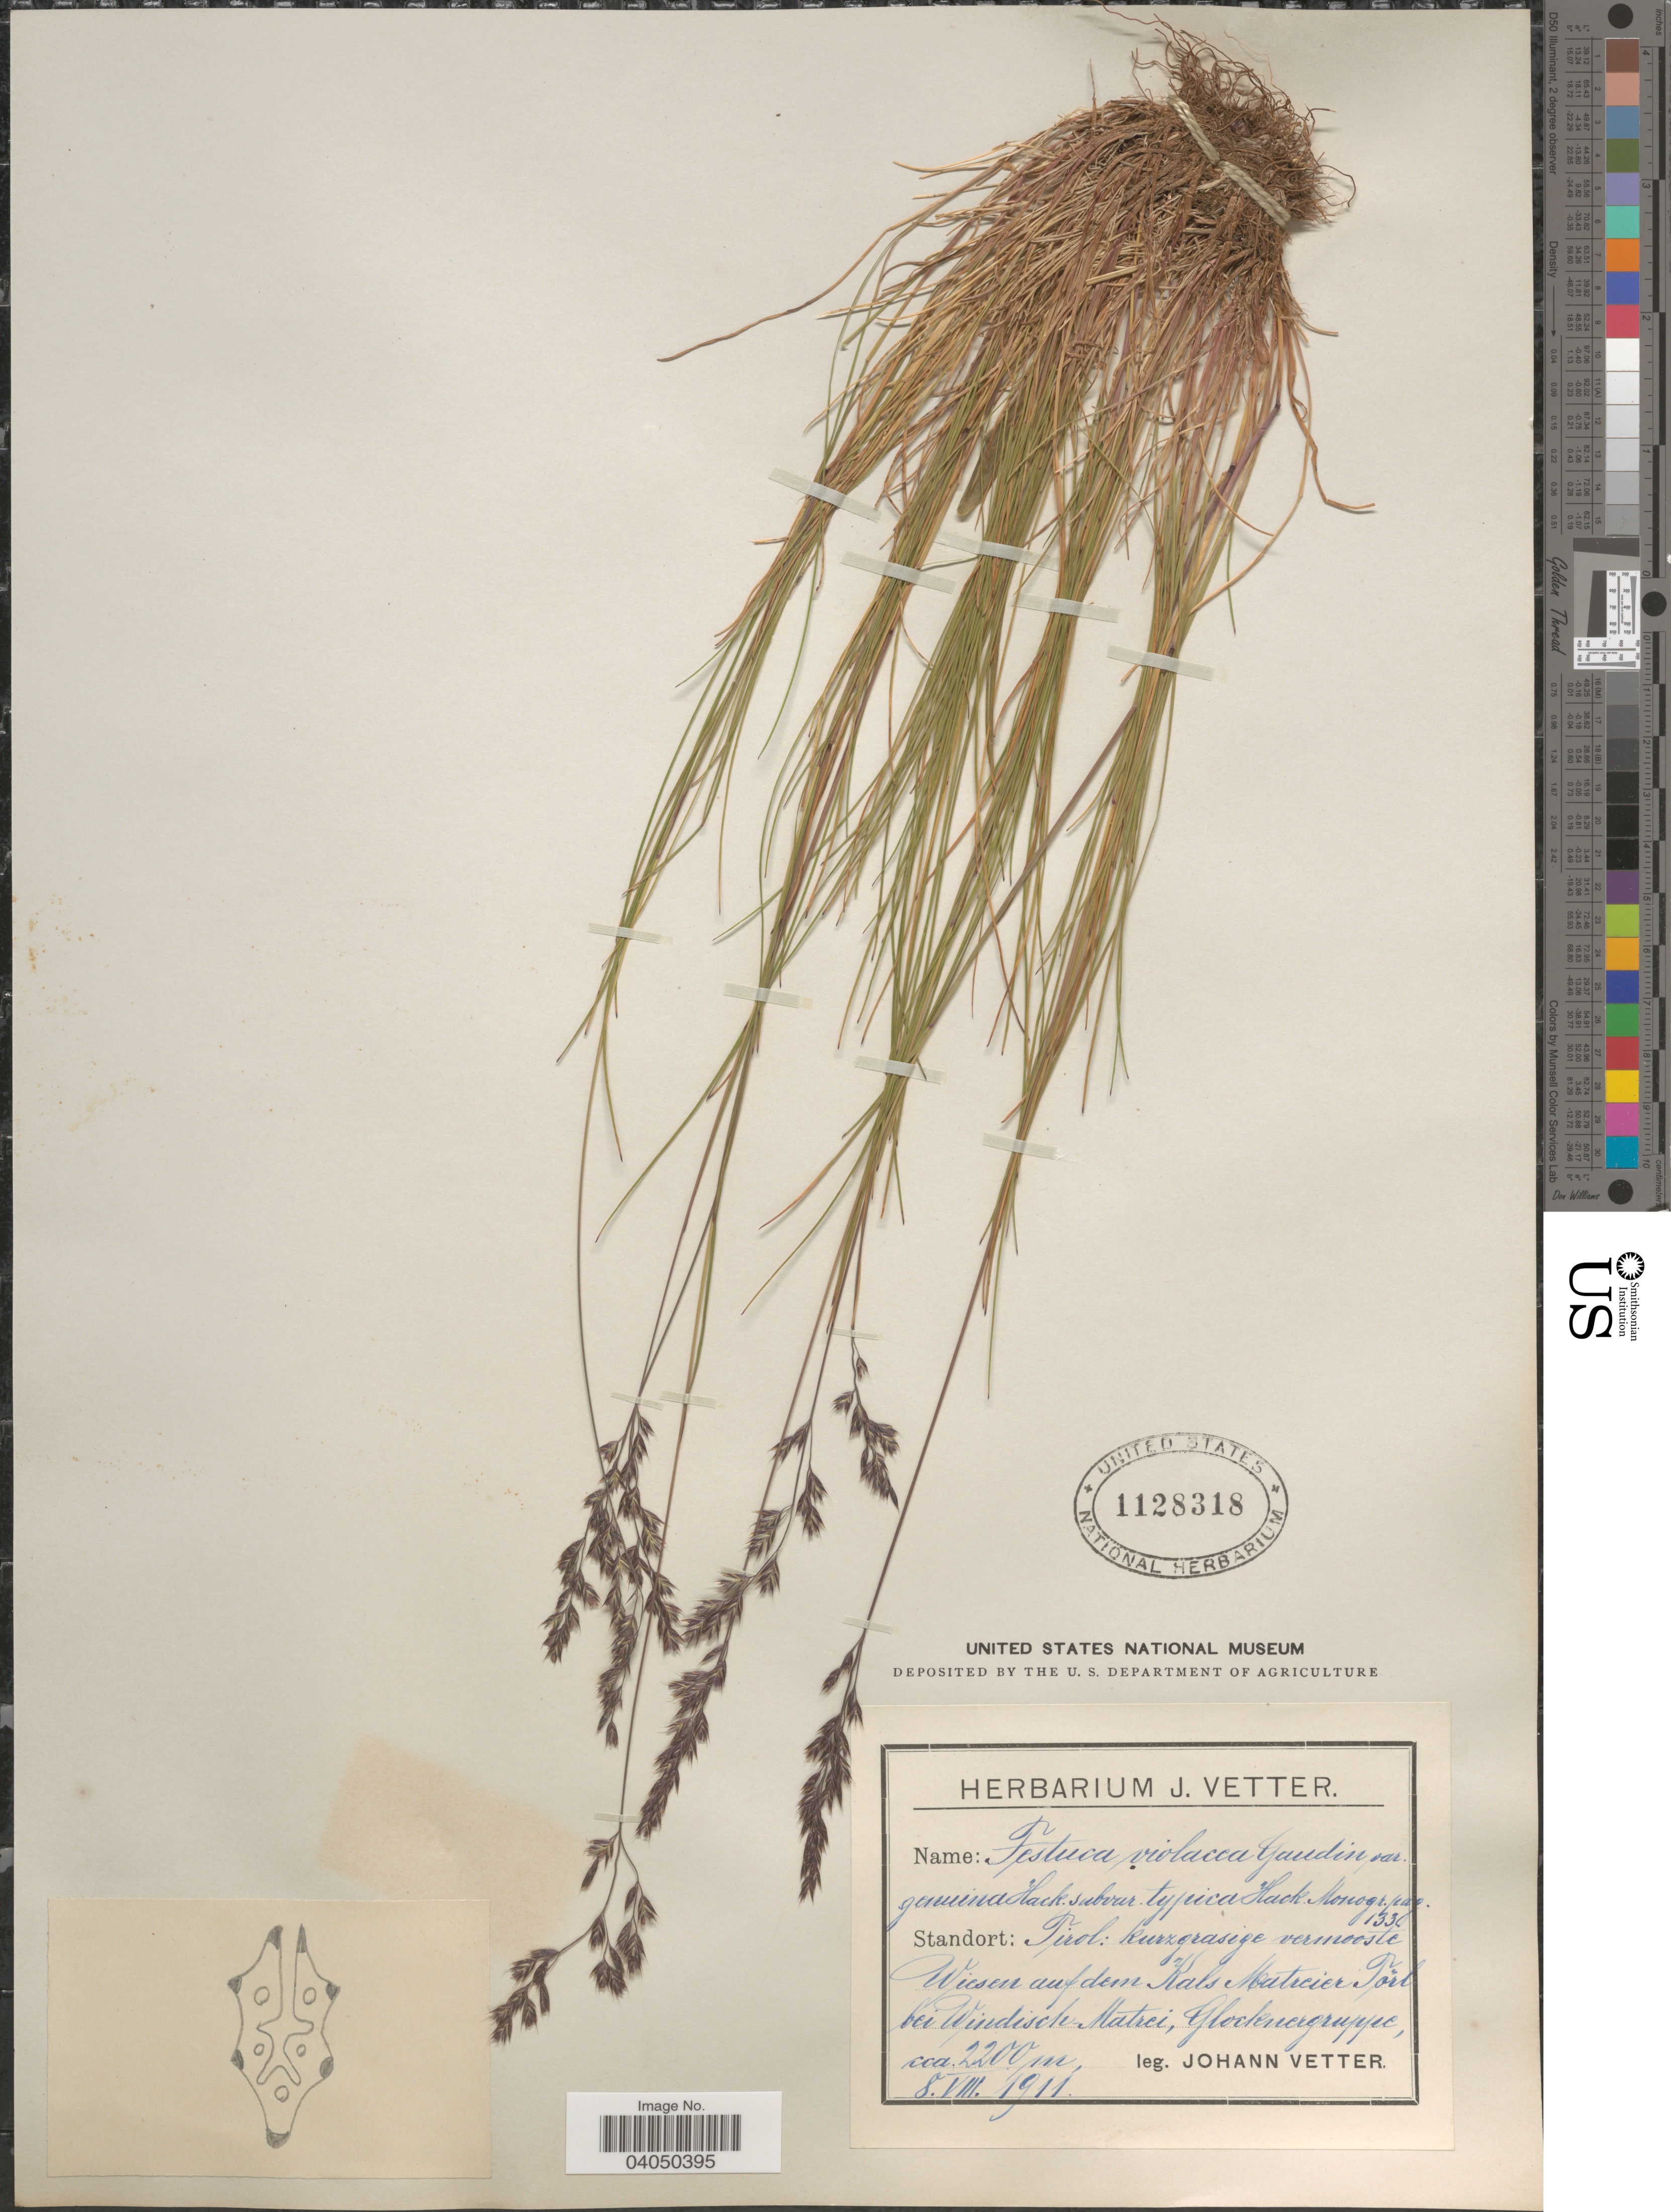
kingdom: Plantae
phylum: Tracheophyta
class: Liliopsida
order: Poales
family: Poaceae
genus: Festuca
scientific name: Festuca violacea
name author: Gaudin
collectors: J. Vetter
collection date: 1911-08-08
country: Austria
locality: Tirol: kurzgrasige vermooste. Wiesen auf dem Kals Matreier Törl bei Windisch-Matrei, Glocknergruppe.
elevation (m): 2200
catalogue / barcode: US 1128318